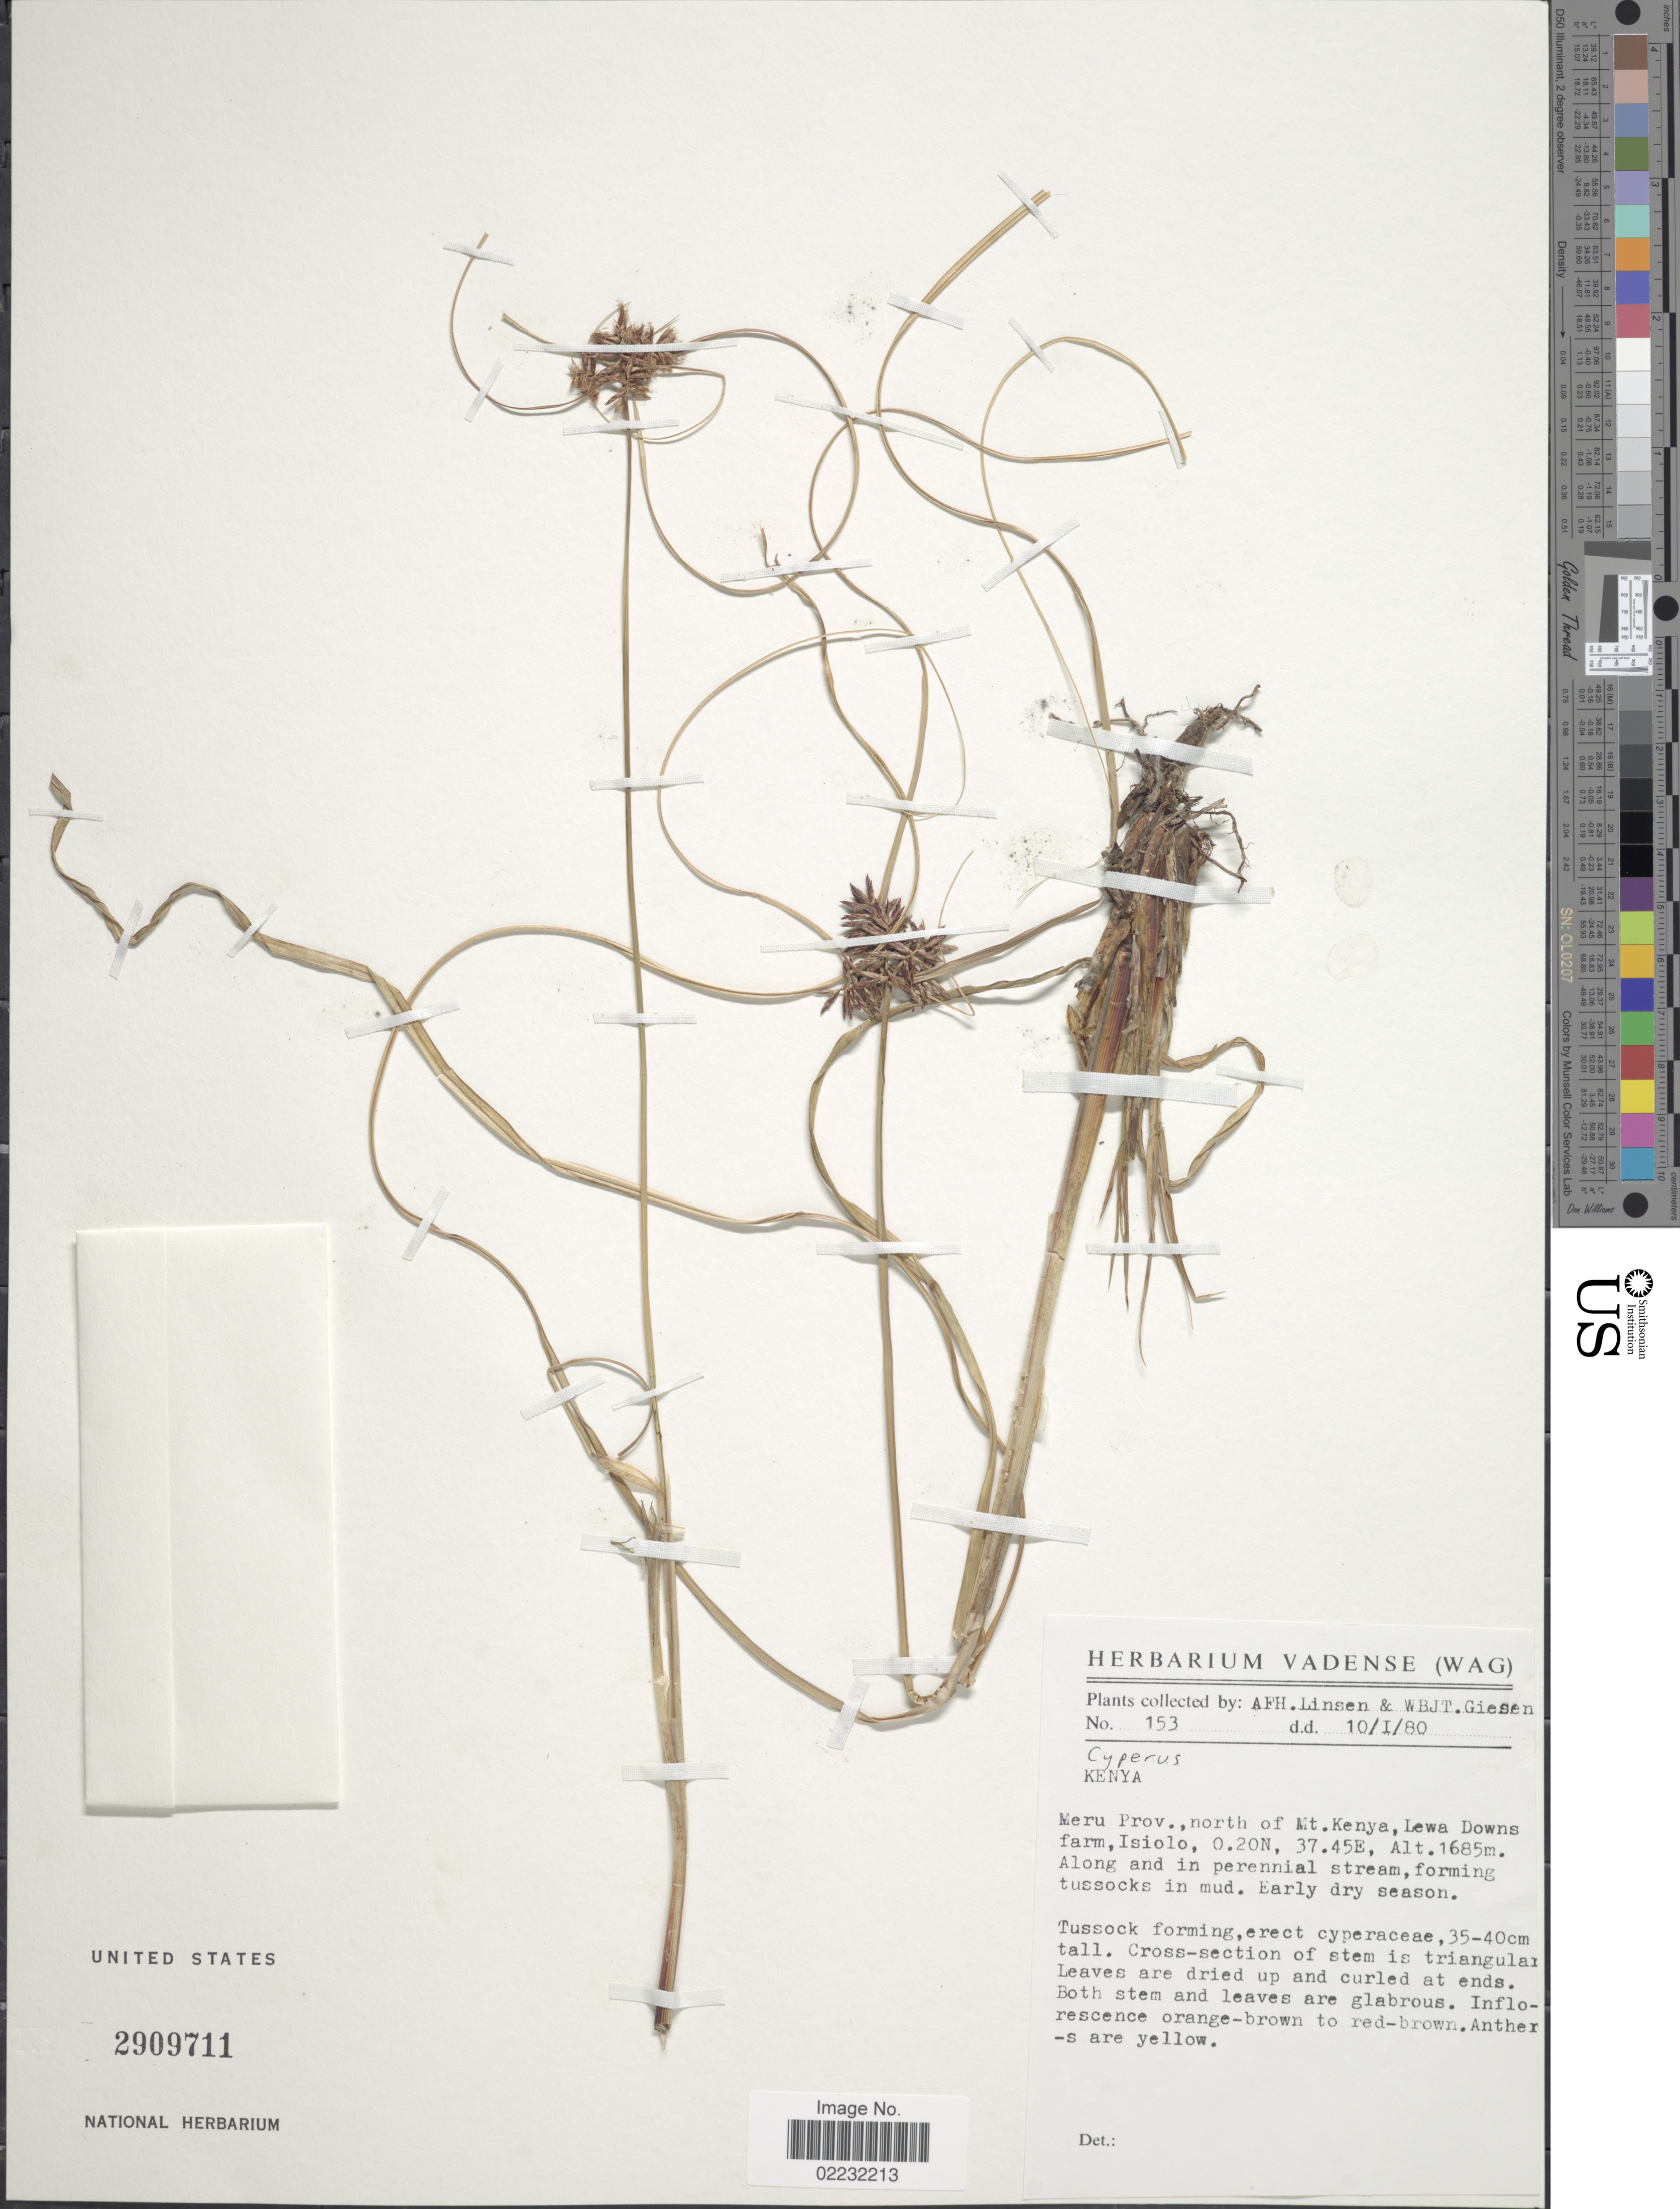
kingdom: Plantae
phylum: Tracheophyta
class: Liliopsida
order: Poales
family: Cyperaceae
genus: Cyperus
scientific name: Cyperus sp.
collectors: A. Linsen & W. Giesen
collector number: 153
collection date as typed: Transcribed d/m/y: 10/1/80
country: Kenya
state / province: Meru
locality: North of Mt. Kenya, Lewa Downs farm, Isiolo, along and in perennial stream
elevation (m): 1685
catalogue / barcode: US 2909711